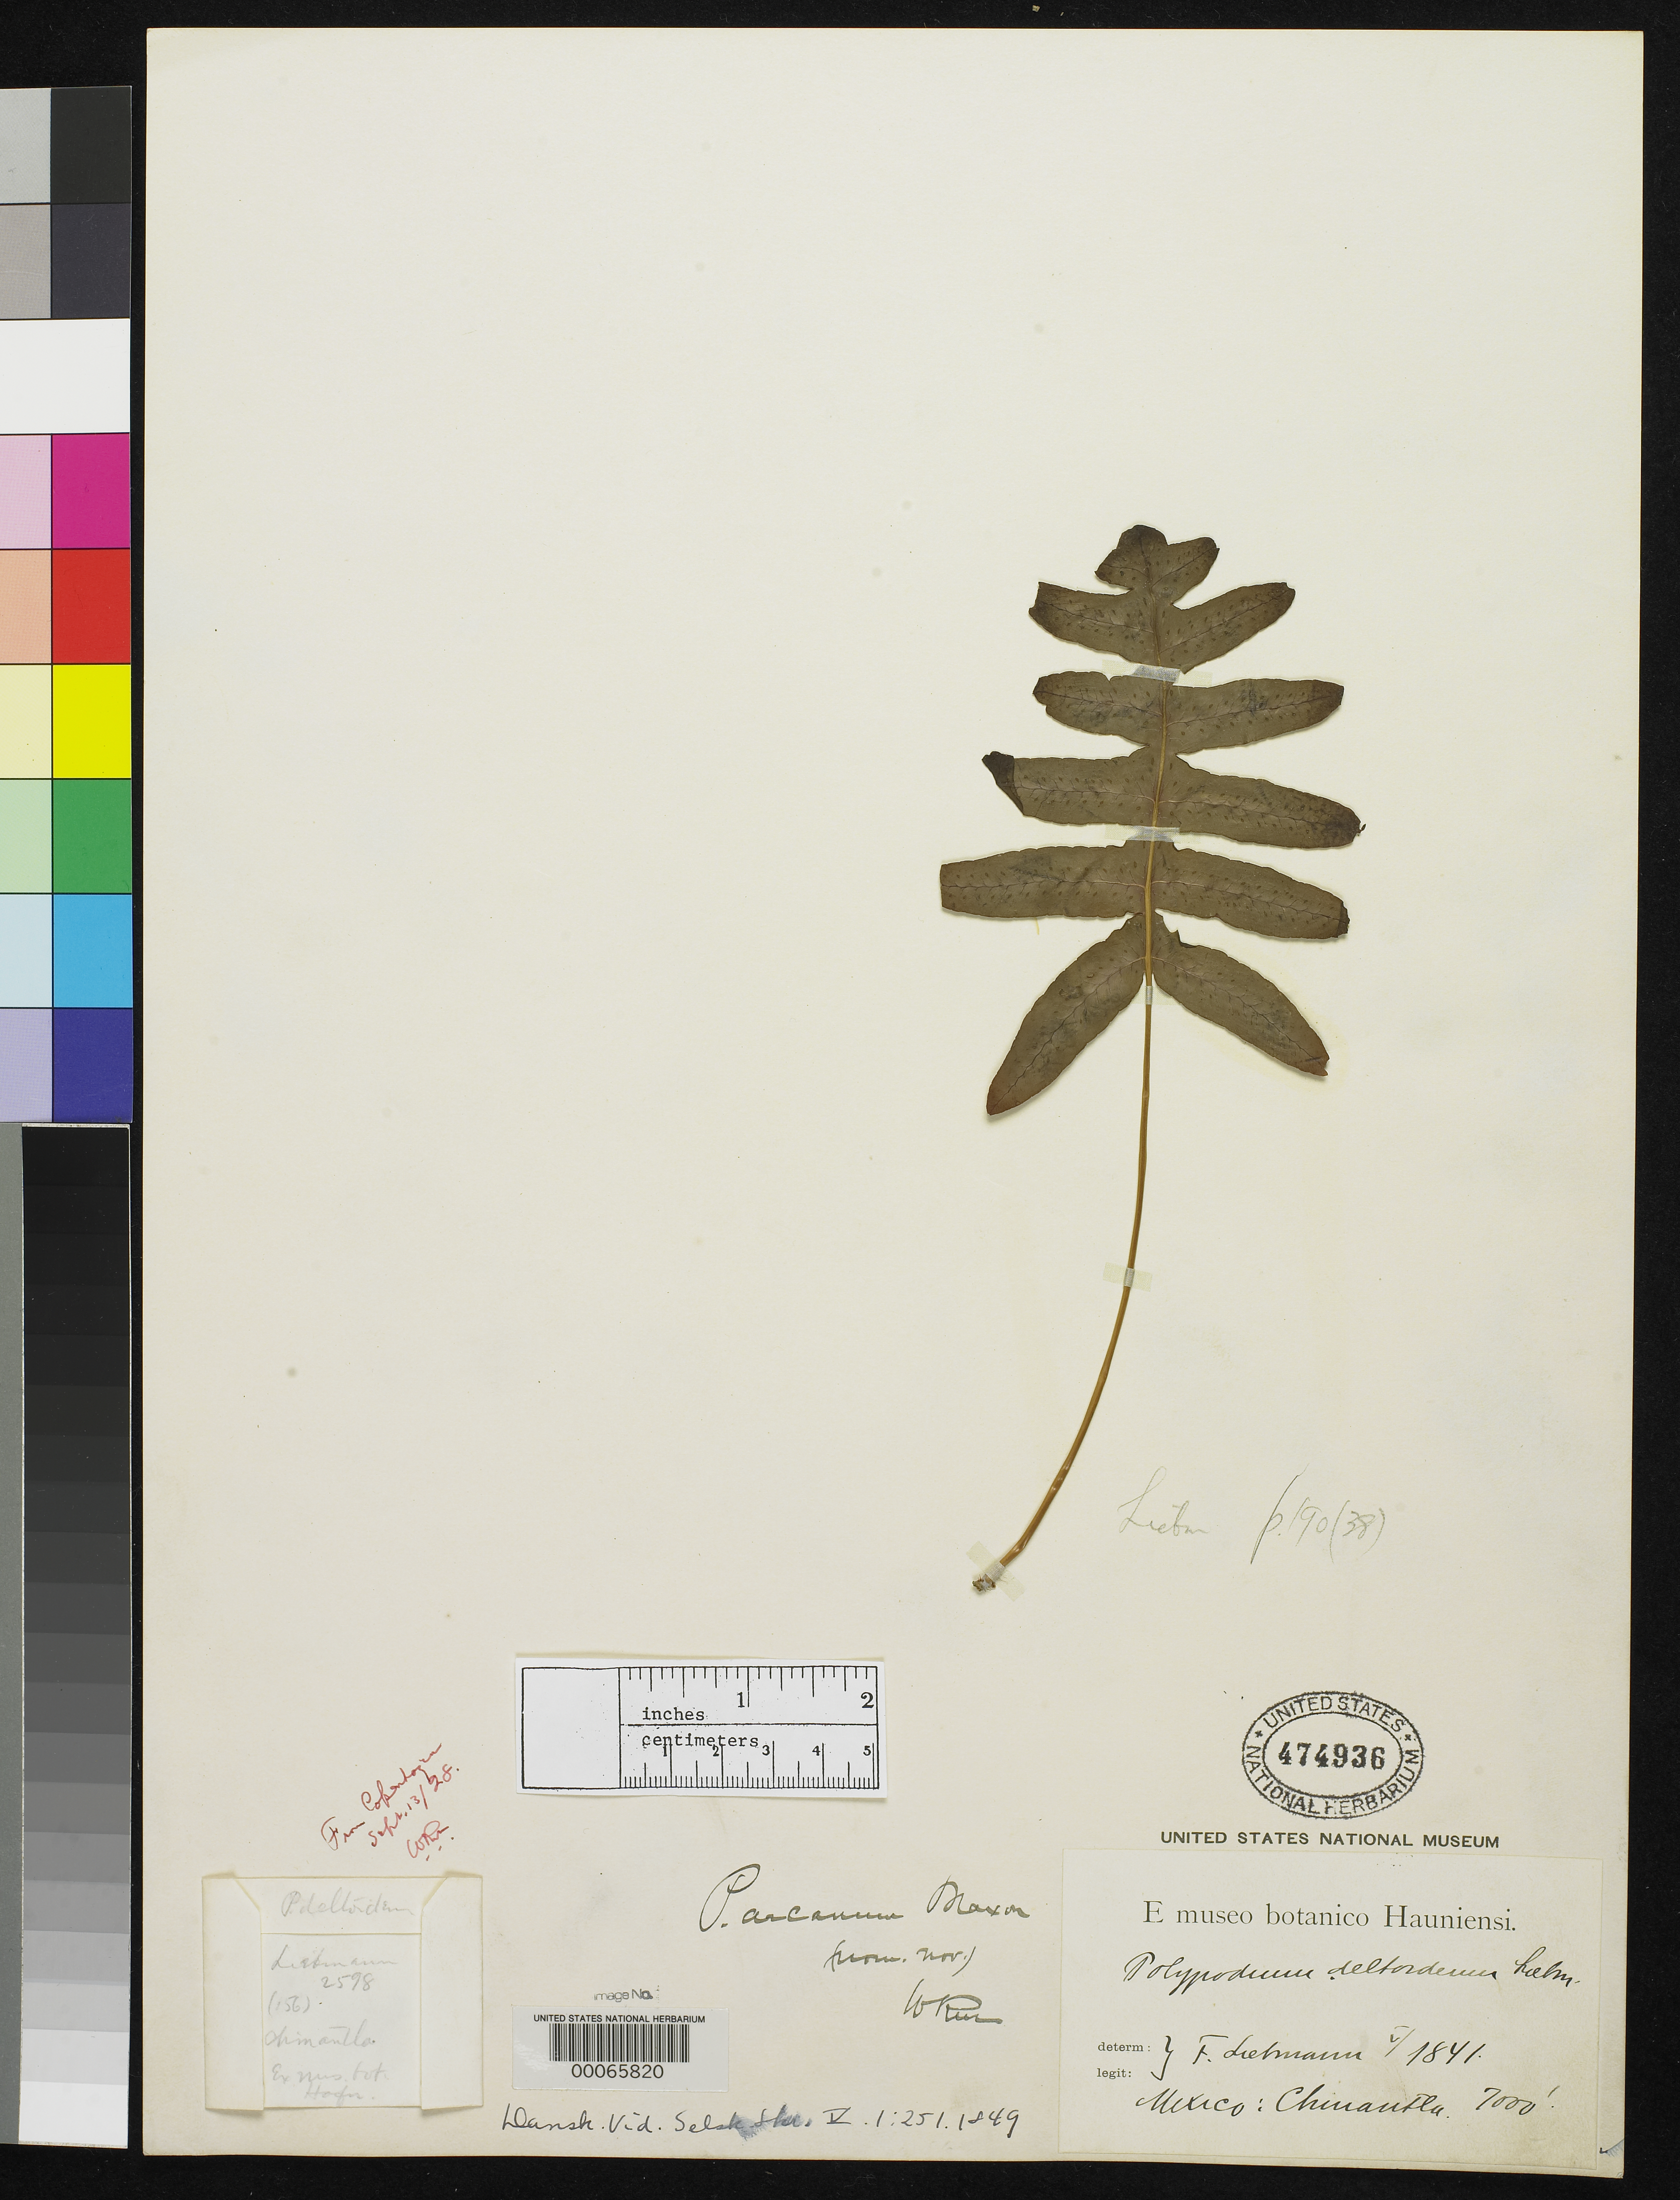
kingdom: Plantae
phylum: Tracheophyta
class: Polypodiopsida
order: Polypodiales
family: Polypodiaceae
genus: Polypodium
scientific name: Polypodium deltoideum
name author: Liebm.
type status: Type Fragment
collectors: F. M. Liebmann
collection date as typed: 1841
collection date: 1841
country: Mexico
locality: E of Monserrat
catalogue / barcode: US 474936